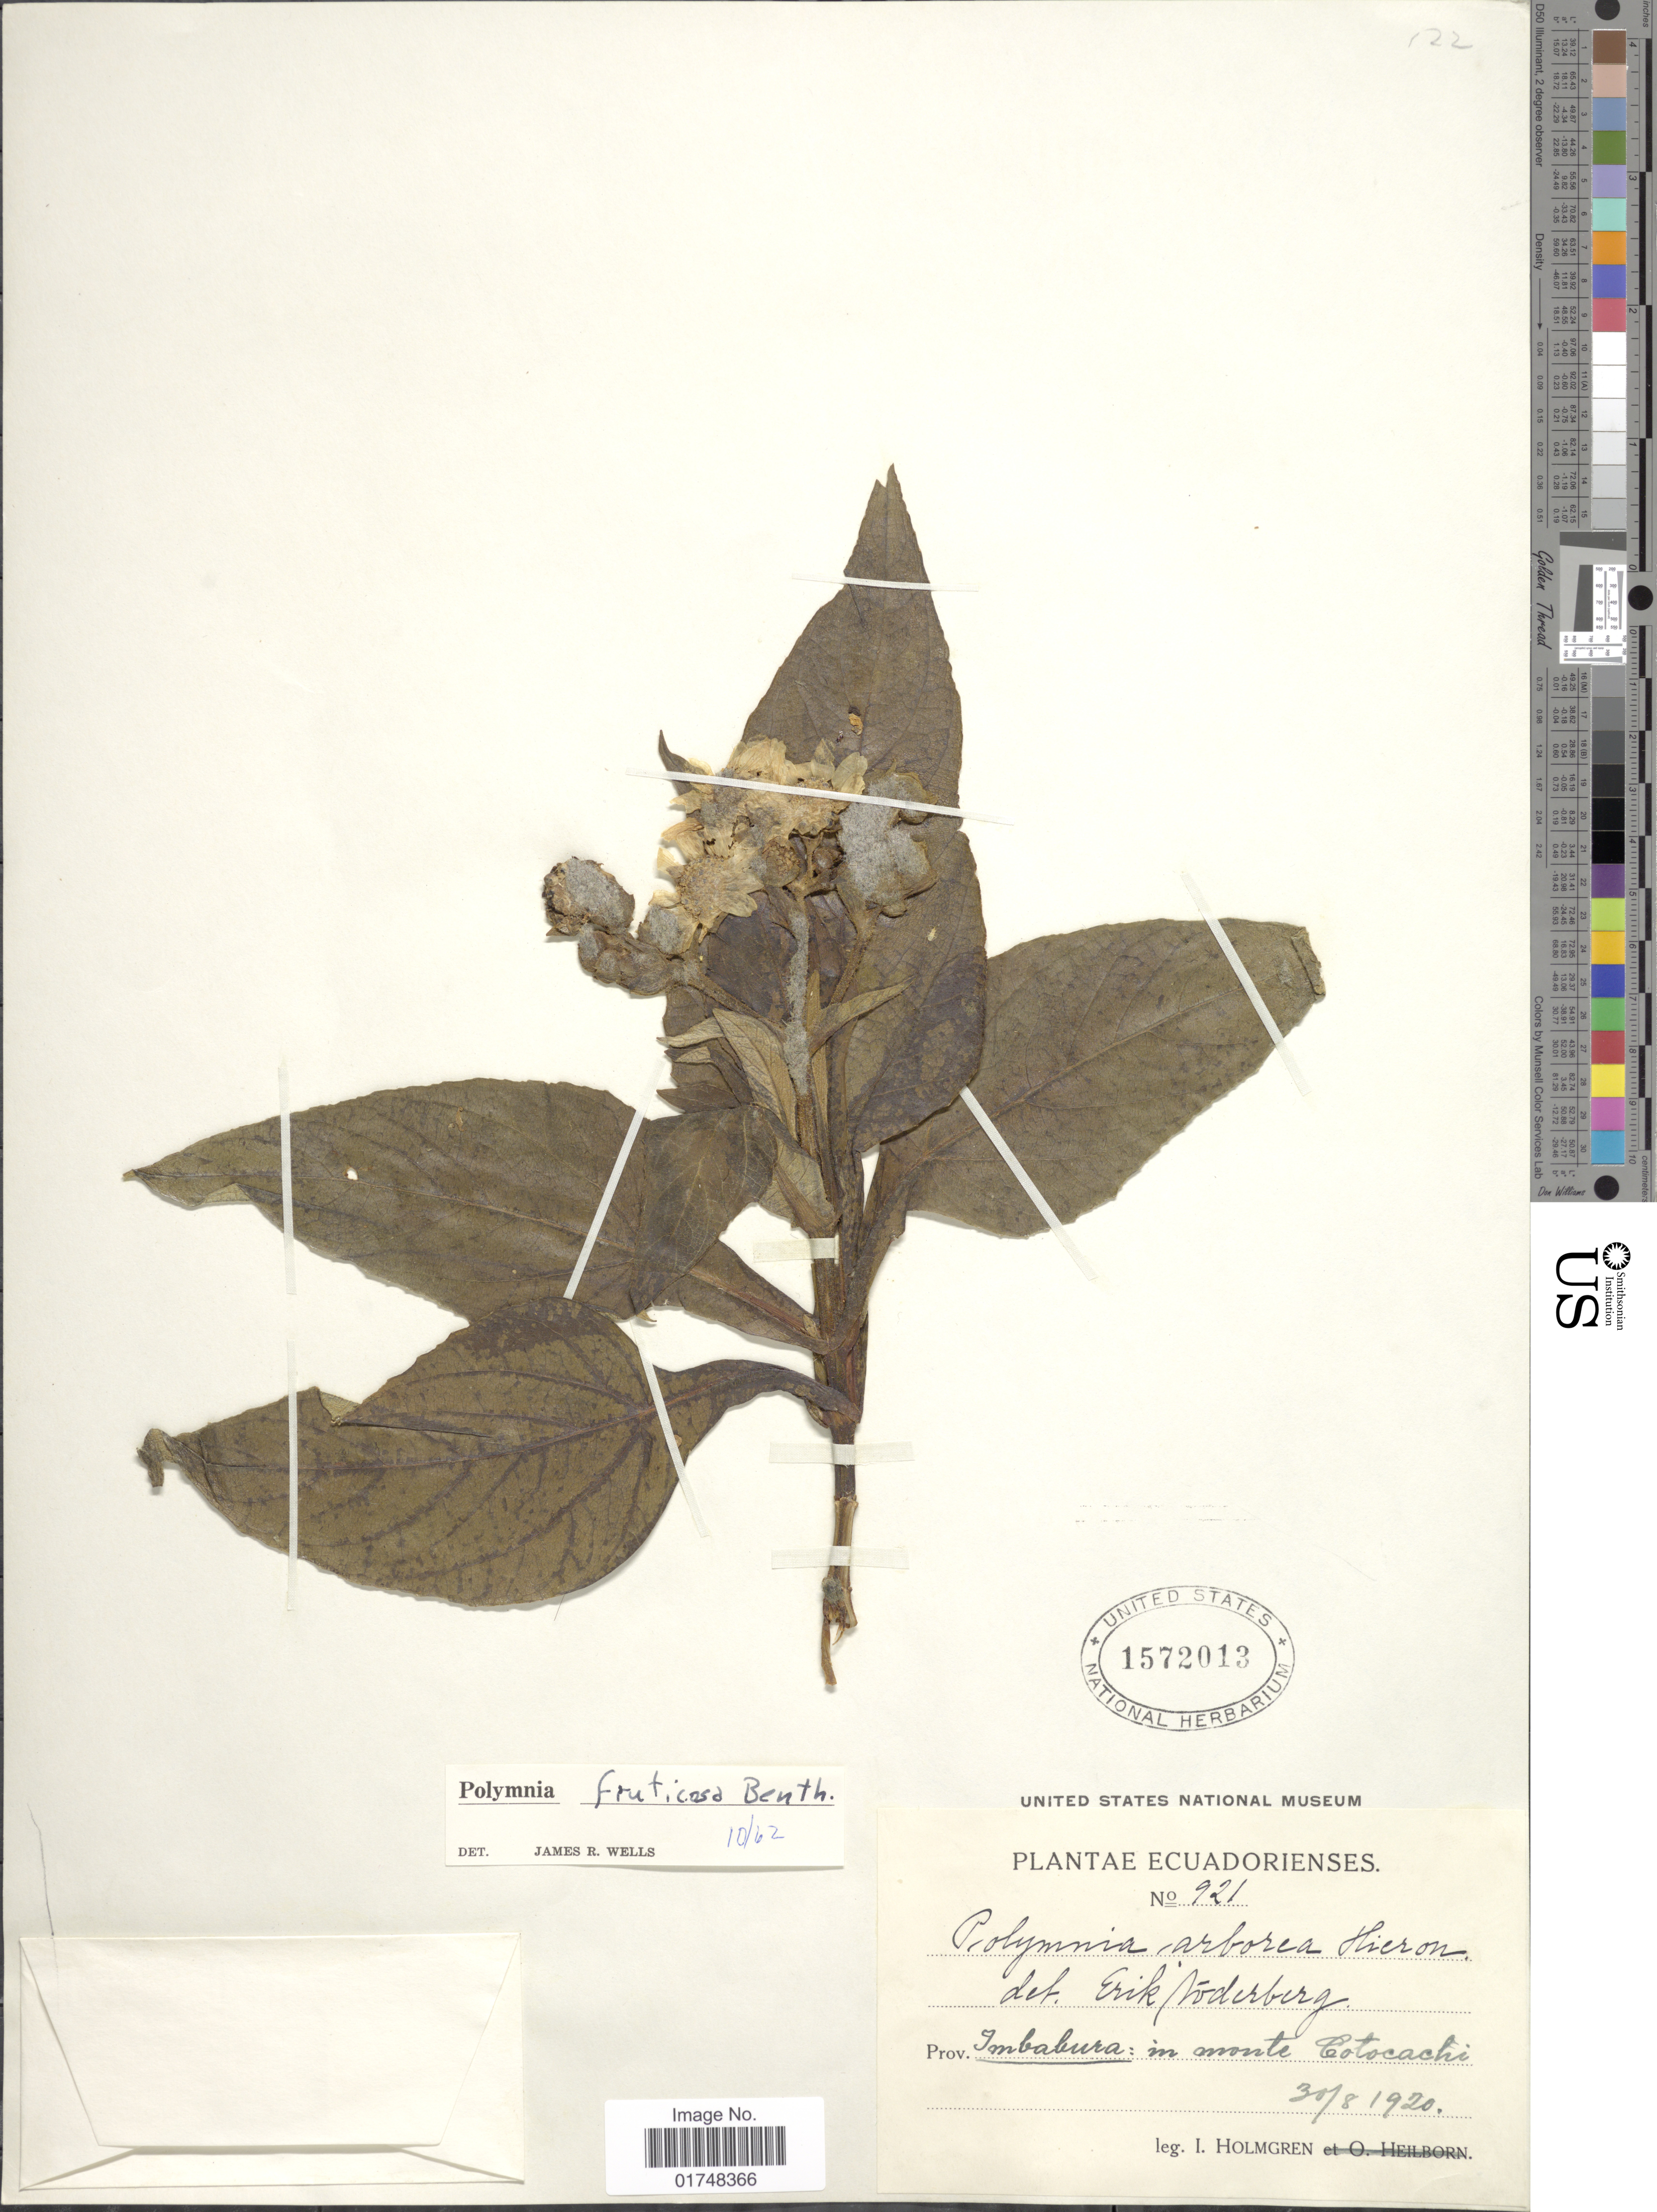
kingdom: Plantae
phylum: Tracheophyta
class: Magnoliopsida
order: Asterales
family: Asteraceae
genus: Smallanthus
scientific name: Smallanthus fruticosus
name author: (Benth.) H. Rob.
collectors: I. Holmgren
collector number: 921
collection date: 1920-08-30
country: Ecuador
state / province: Imbabura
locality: Monte Cotocachi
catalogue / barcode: US 1572013